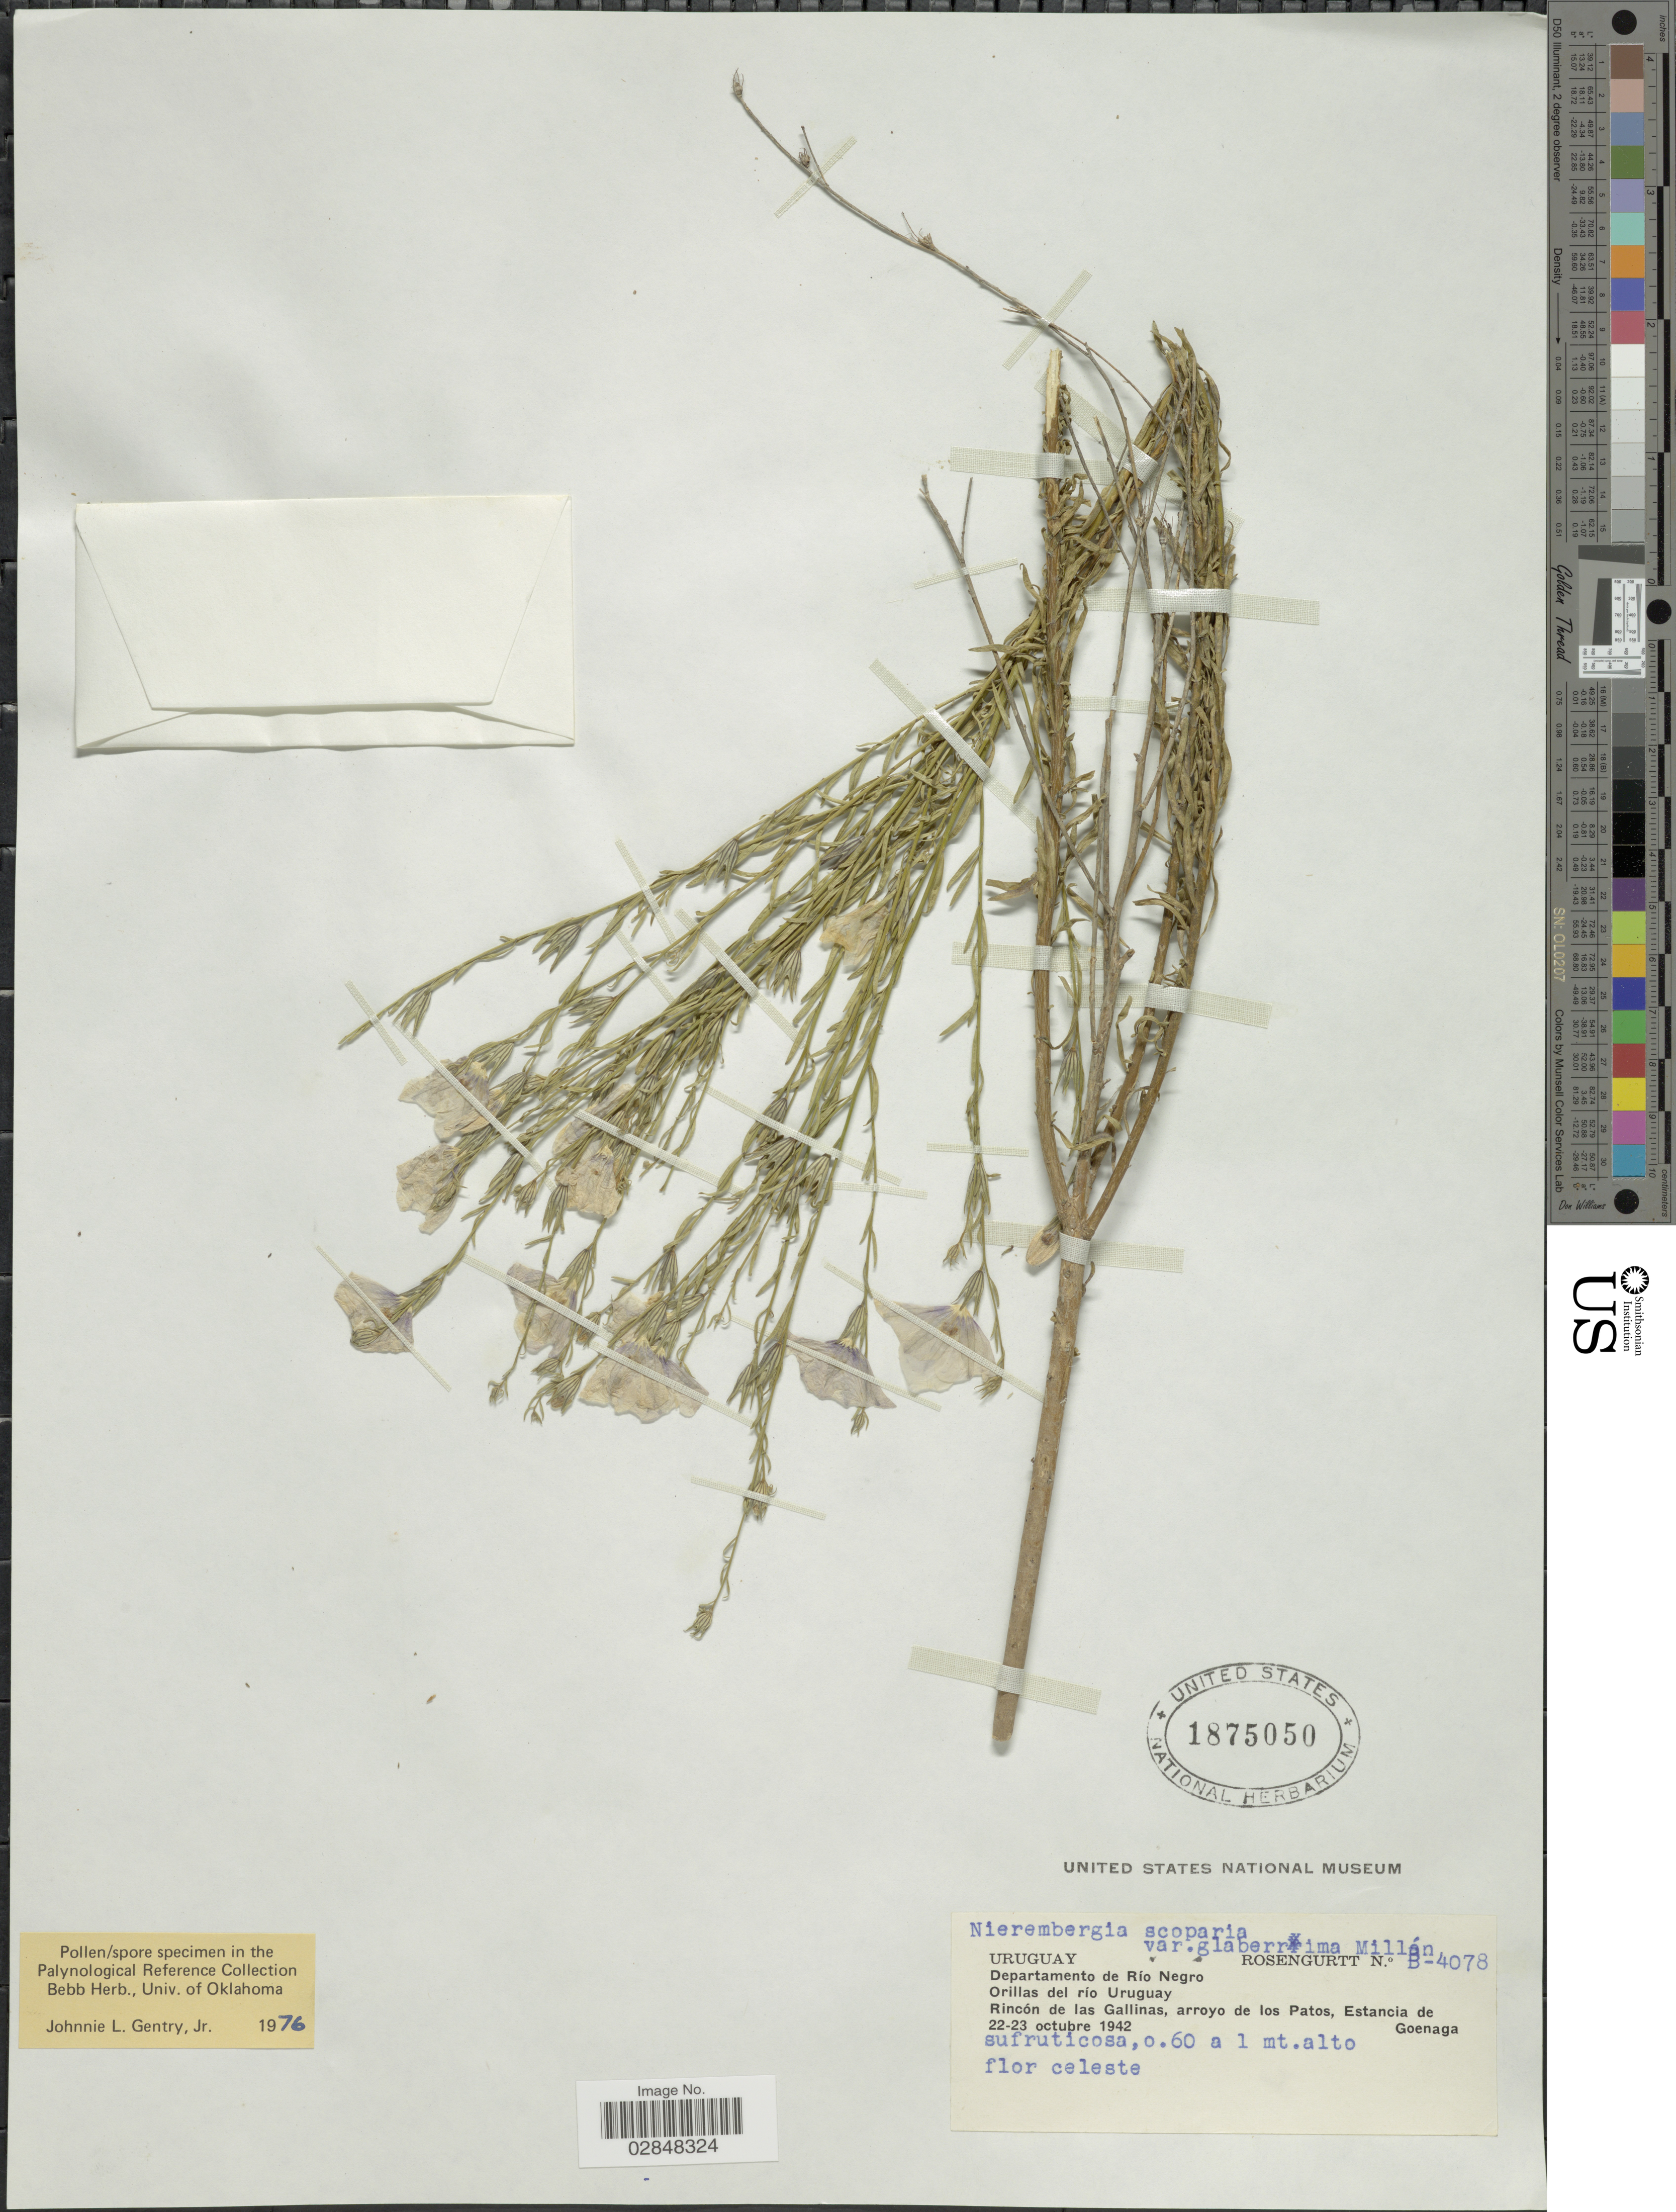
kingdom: Plantae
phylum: Tracheophyta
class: Magnoliopsida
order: Solanales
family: Solanaceae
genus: Nierembergia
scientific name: Nierembergia linariifolia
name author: Graham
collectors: Rosengurtt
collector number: B-4078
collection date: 1942-10-22/1942-10-23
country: Uruguay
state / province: Rio Negro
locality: Departamento de Río Negro. Orillas del río Uruguay. Rincón de las Gallinas, arroyo de los Patos, Estancia de Goenaga.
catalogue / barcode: US 1875050